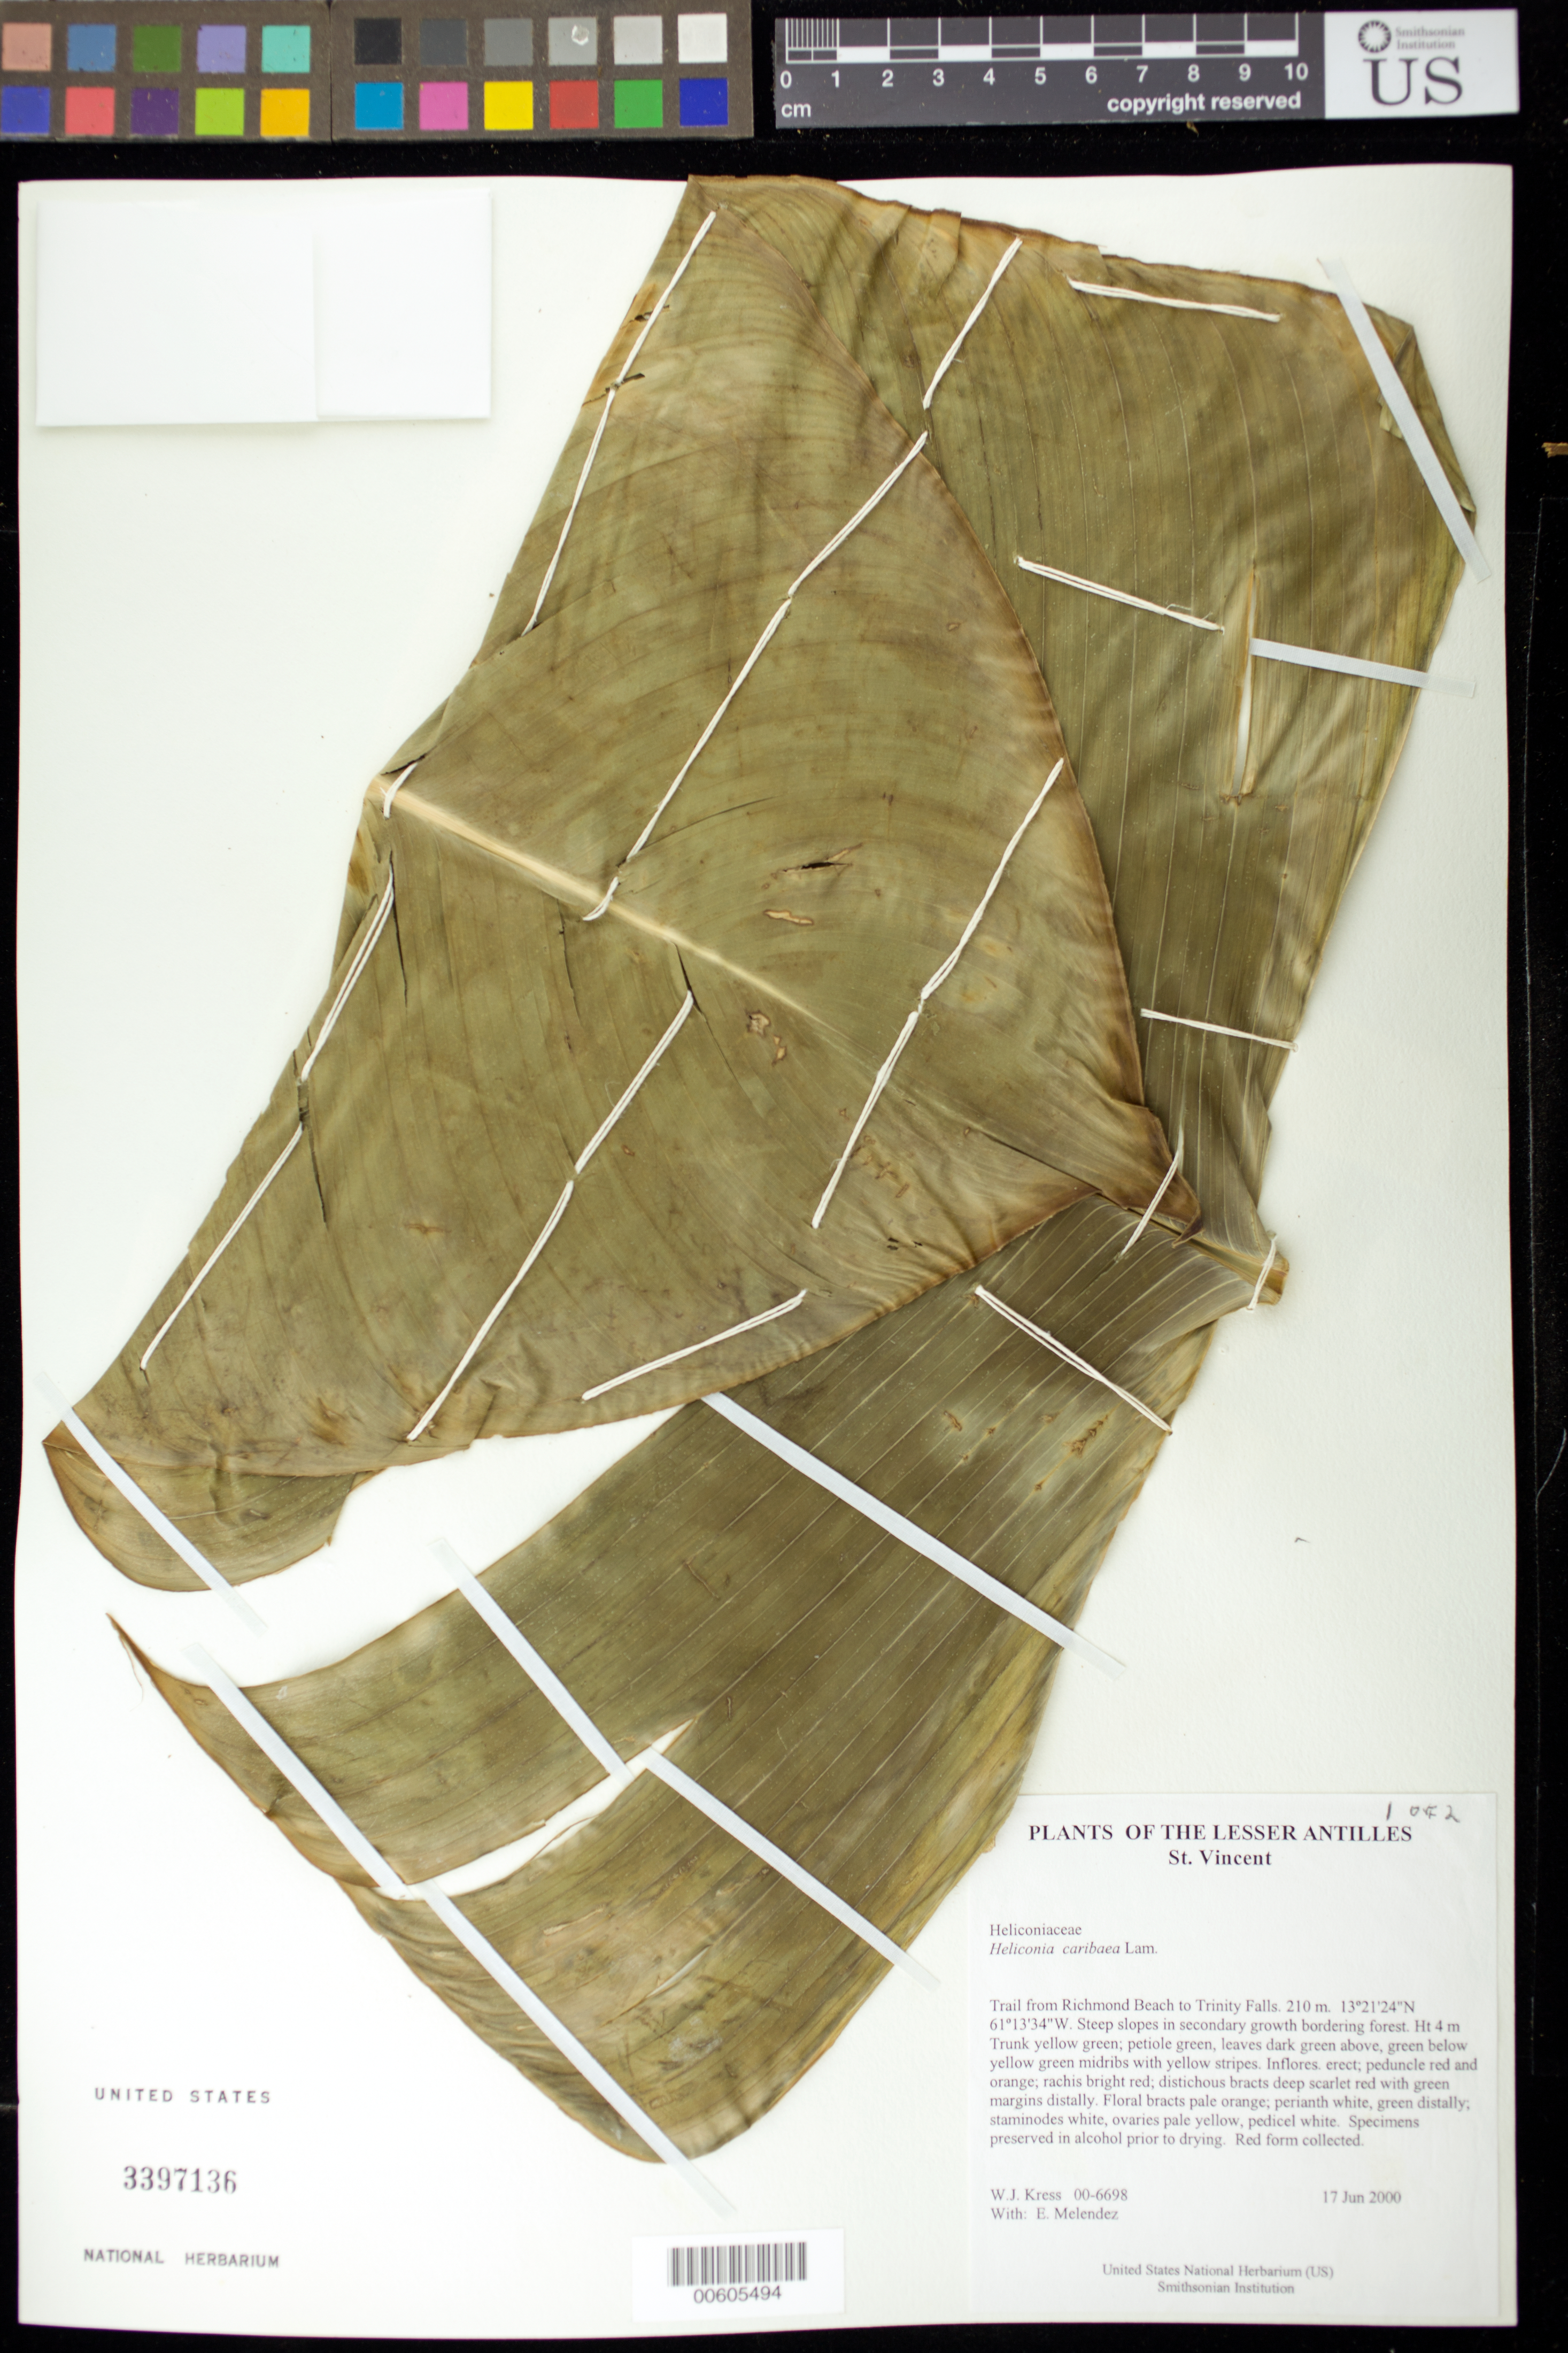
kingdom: Plantae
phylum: Tracheophyta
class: Liliopsida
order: Zingiberales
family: Heliconiaceae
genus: Heliconia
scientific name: Heliconia caribaea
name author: Lam.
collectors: W. J. Kress & E. Meléndez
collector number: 00-6698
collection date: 2000-06-17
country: St. Vincent - Grenadines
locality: Trail from Richmond Beach to Trinity Falls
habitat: Steep slopes in secondary growth bordering forest.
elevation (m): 210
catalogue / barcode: US 3397136